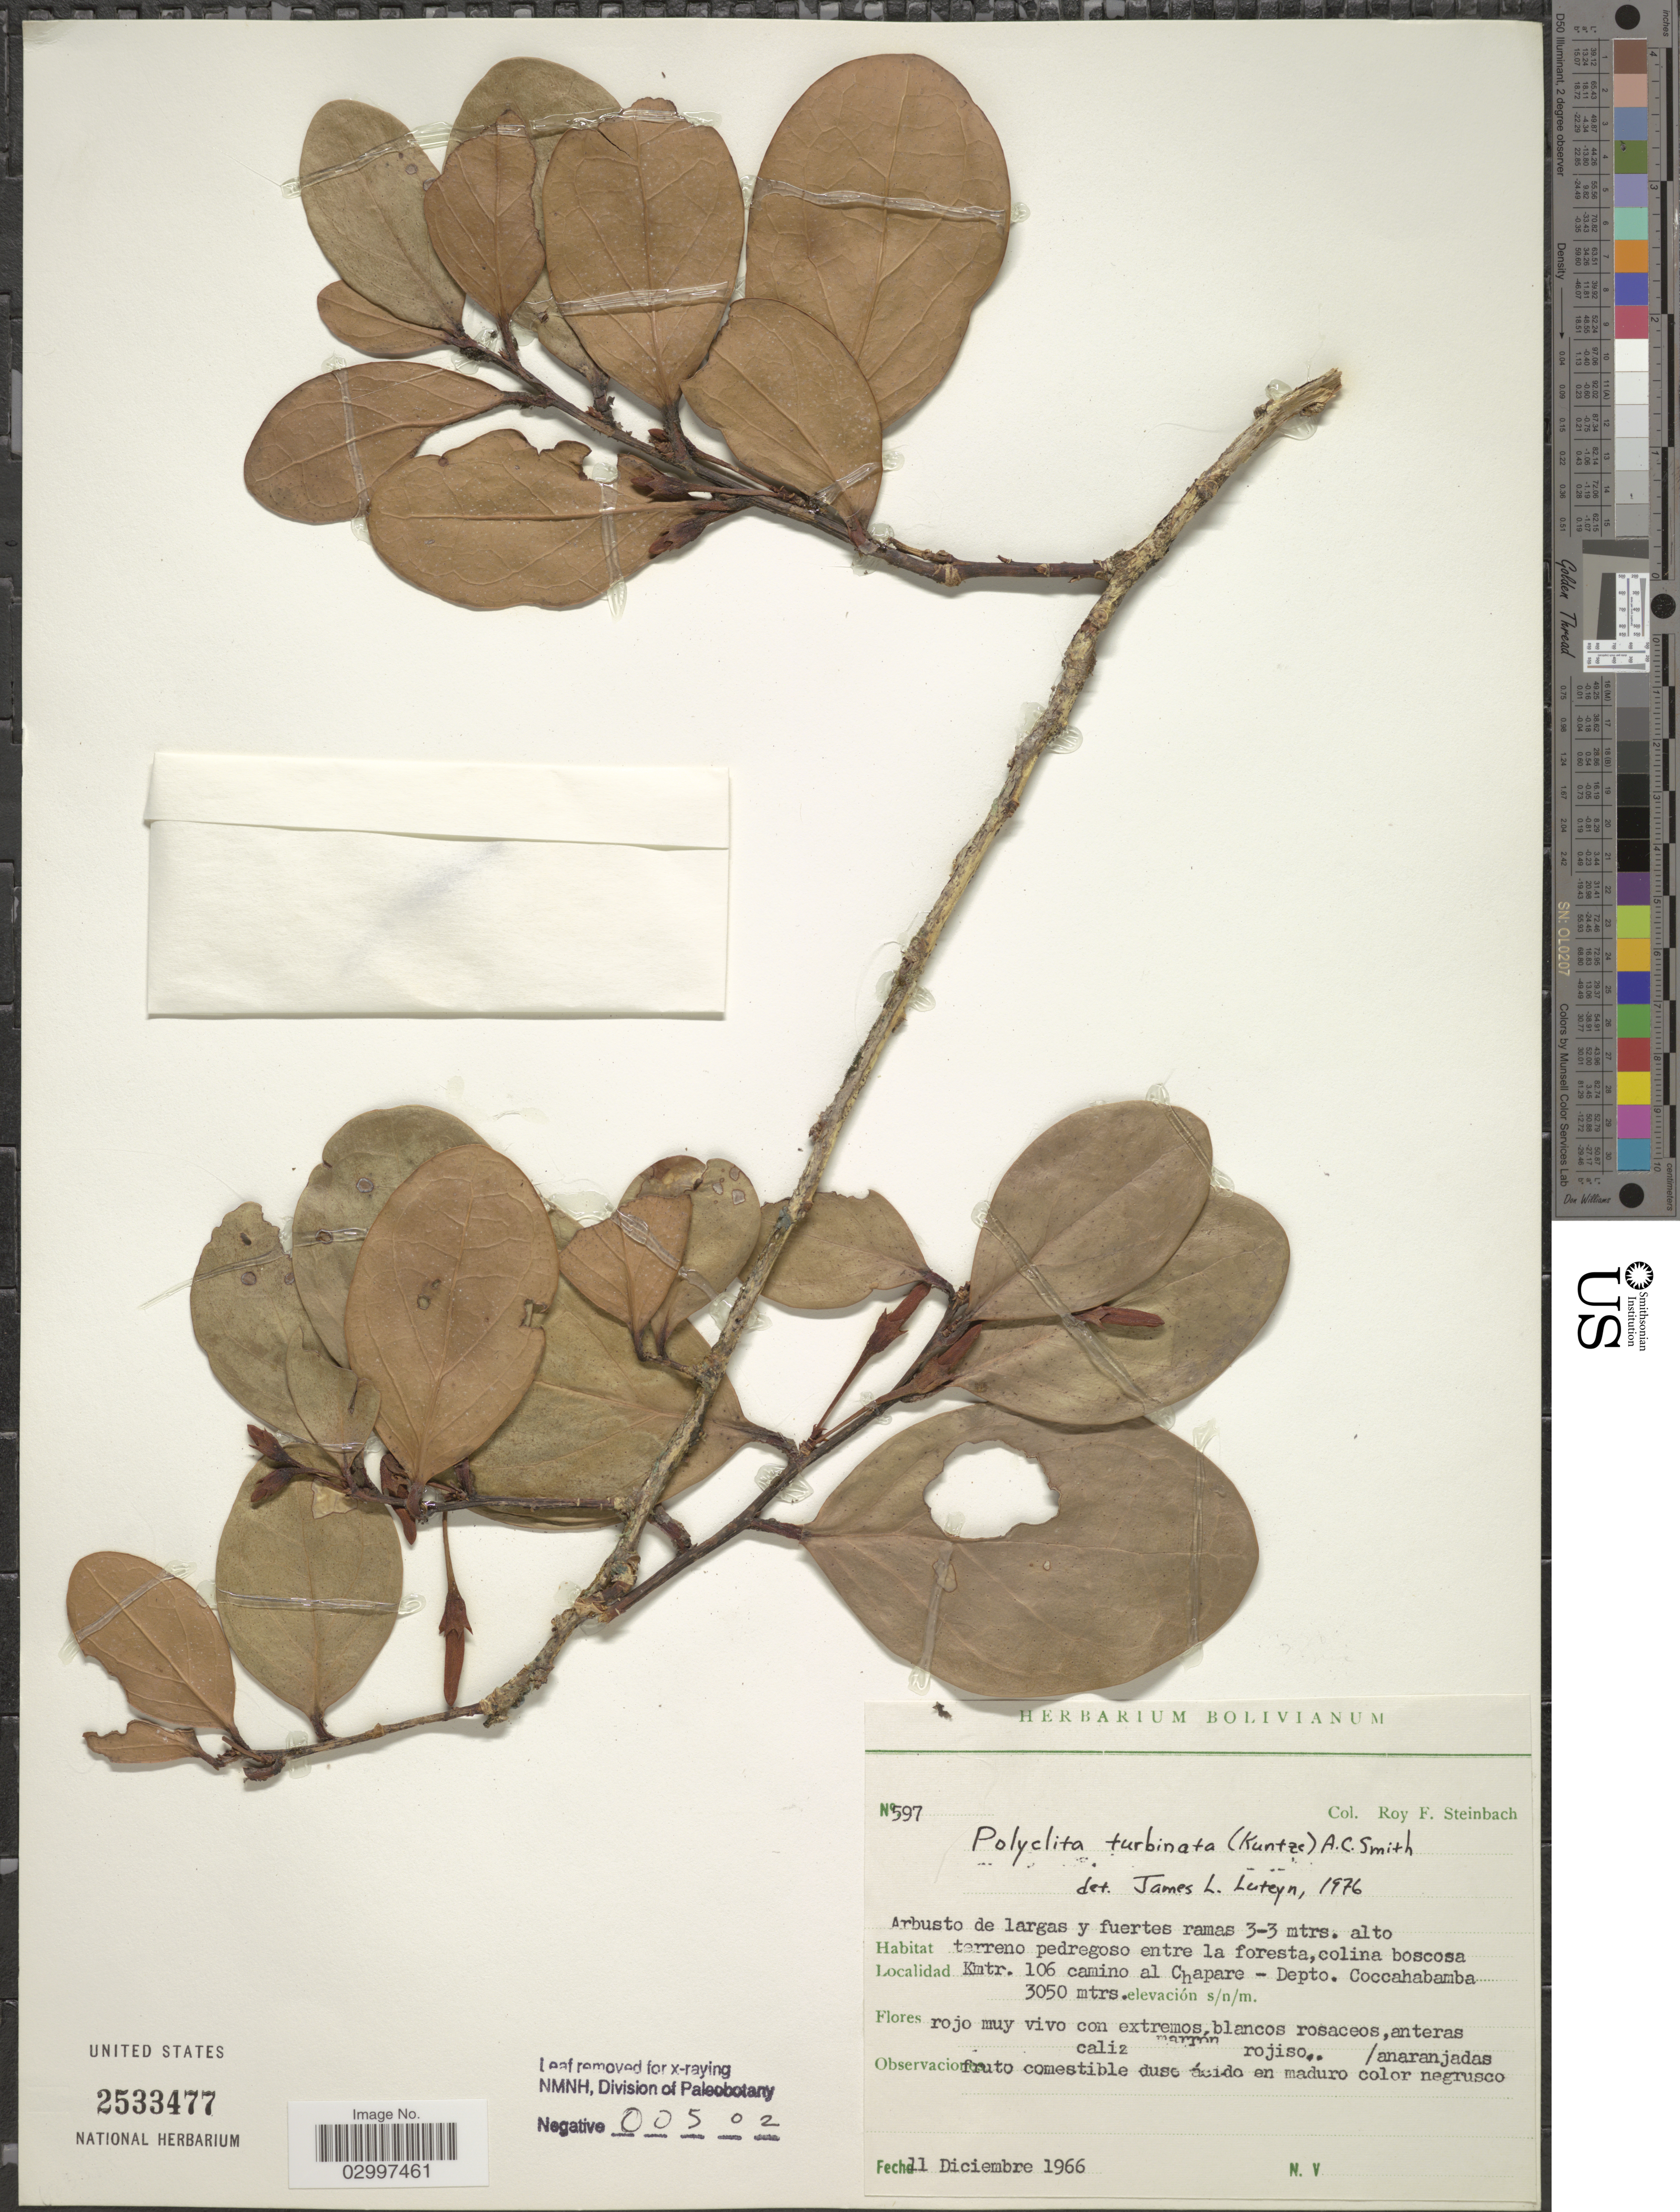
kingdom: Plantae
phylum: Tracheophyta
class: Magnoliopsida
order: Ericales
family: Ericaceae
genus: Polyclita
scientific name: Polyclita turbinata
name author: (Kuntze) A.C. Sm.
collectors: R. F. Steinbach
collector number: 597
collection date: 1966-12-11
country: Bolivia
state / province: Cochabamba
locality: Kmtr. 106 camino al Chapare - Depto. Cochabamba.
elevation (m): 3050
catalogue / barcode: US 2533477